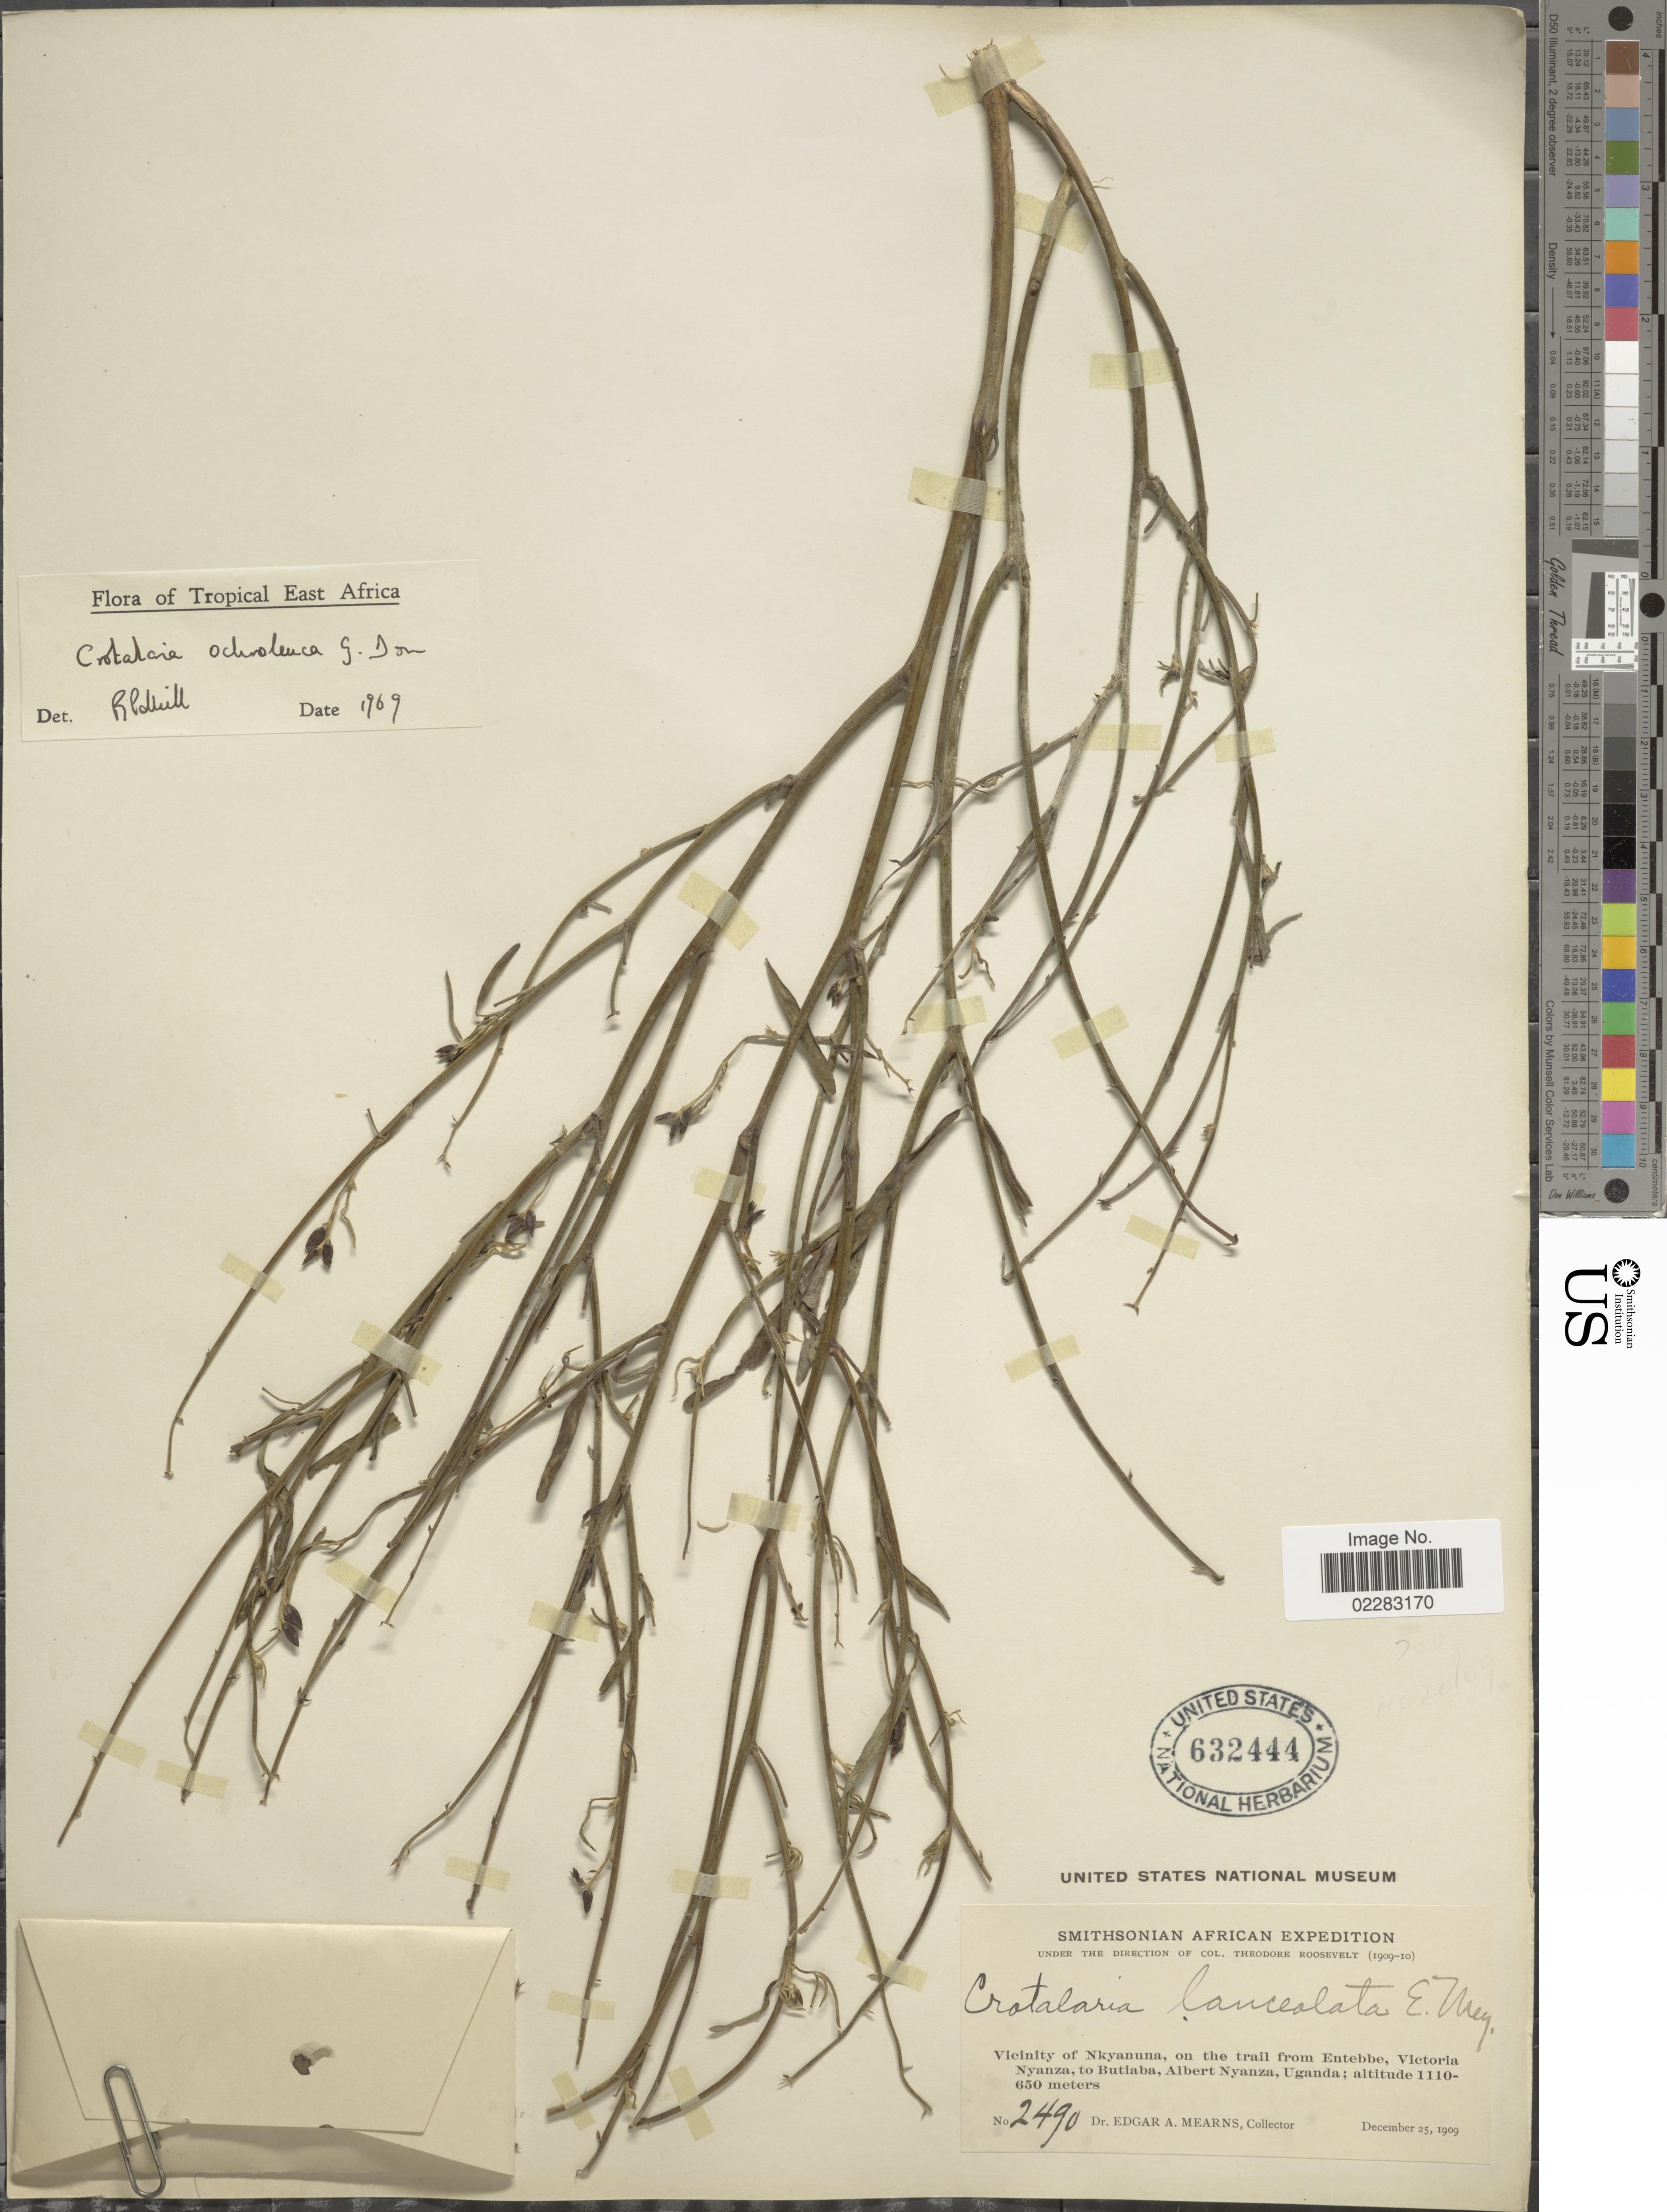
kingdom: Plantae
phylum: Tracheophyta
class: Magnoliopsida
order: Fabales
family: Fabaceae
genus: Crotalaria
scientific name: Crotalaria ochroleuca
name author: G. Don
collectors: E. A. Mearns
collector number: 2490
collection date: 1909-12-25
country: Uganda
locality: Vicinity of Nkyanuna, on the trail from Entebbe, Victoria Nyanza, to Butiaba, Albert Nyanza.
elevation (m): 650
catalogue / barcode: US 632444